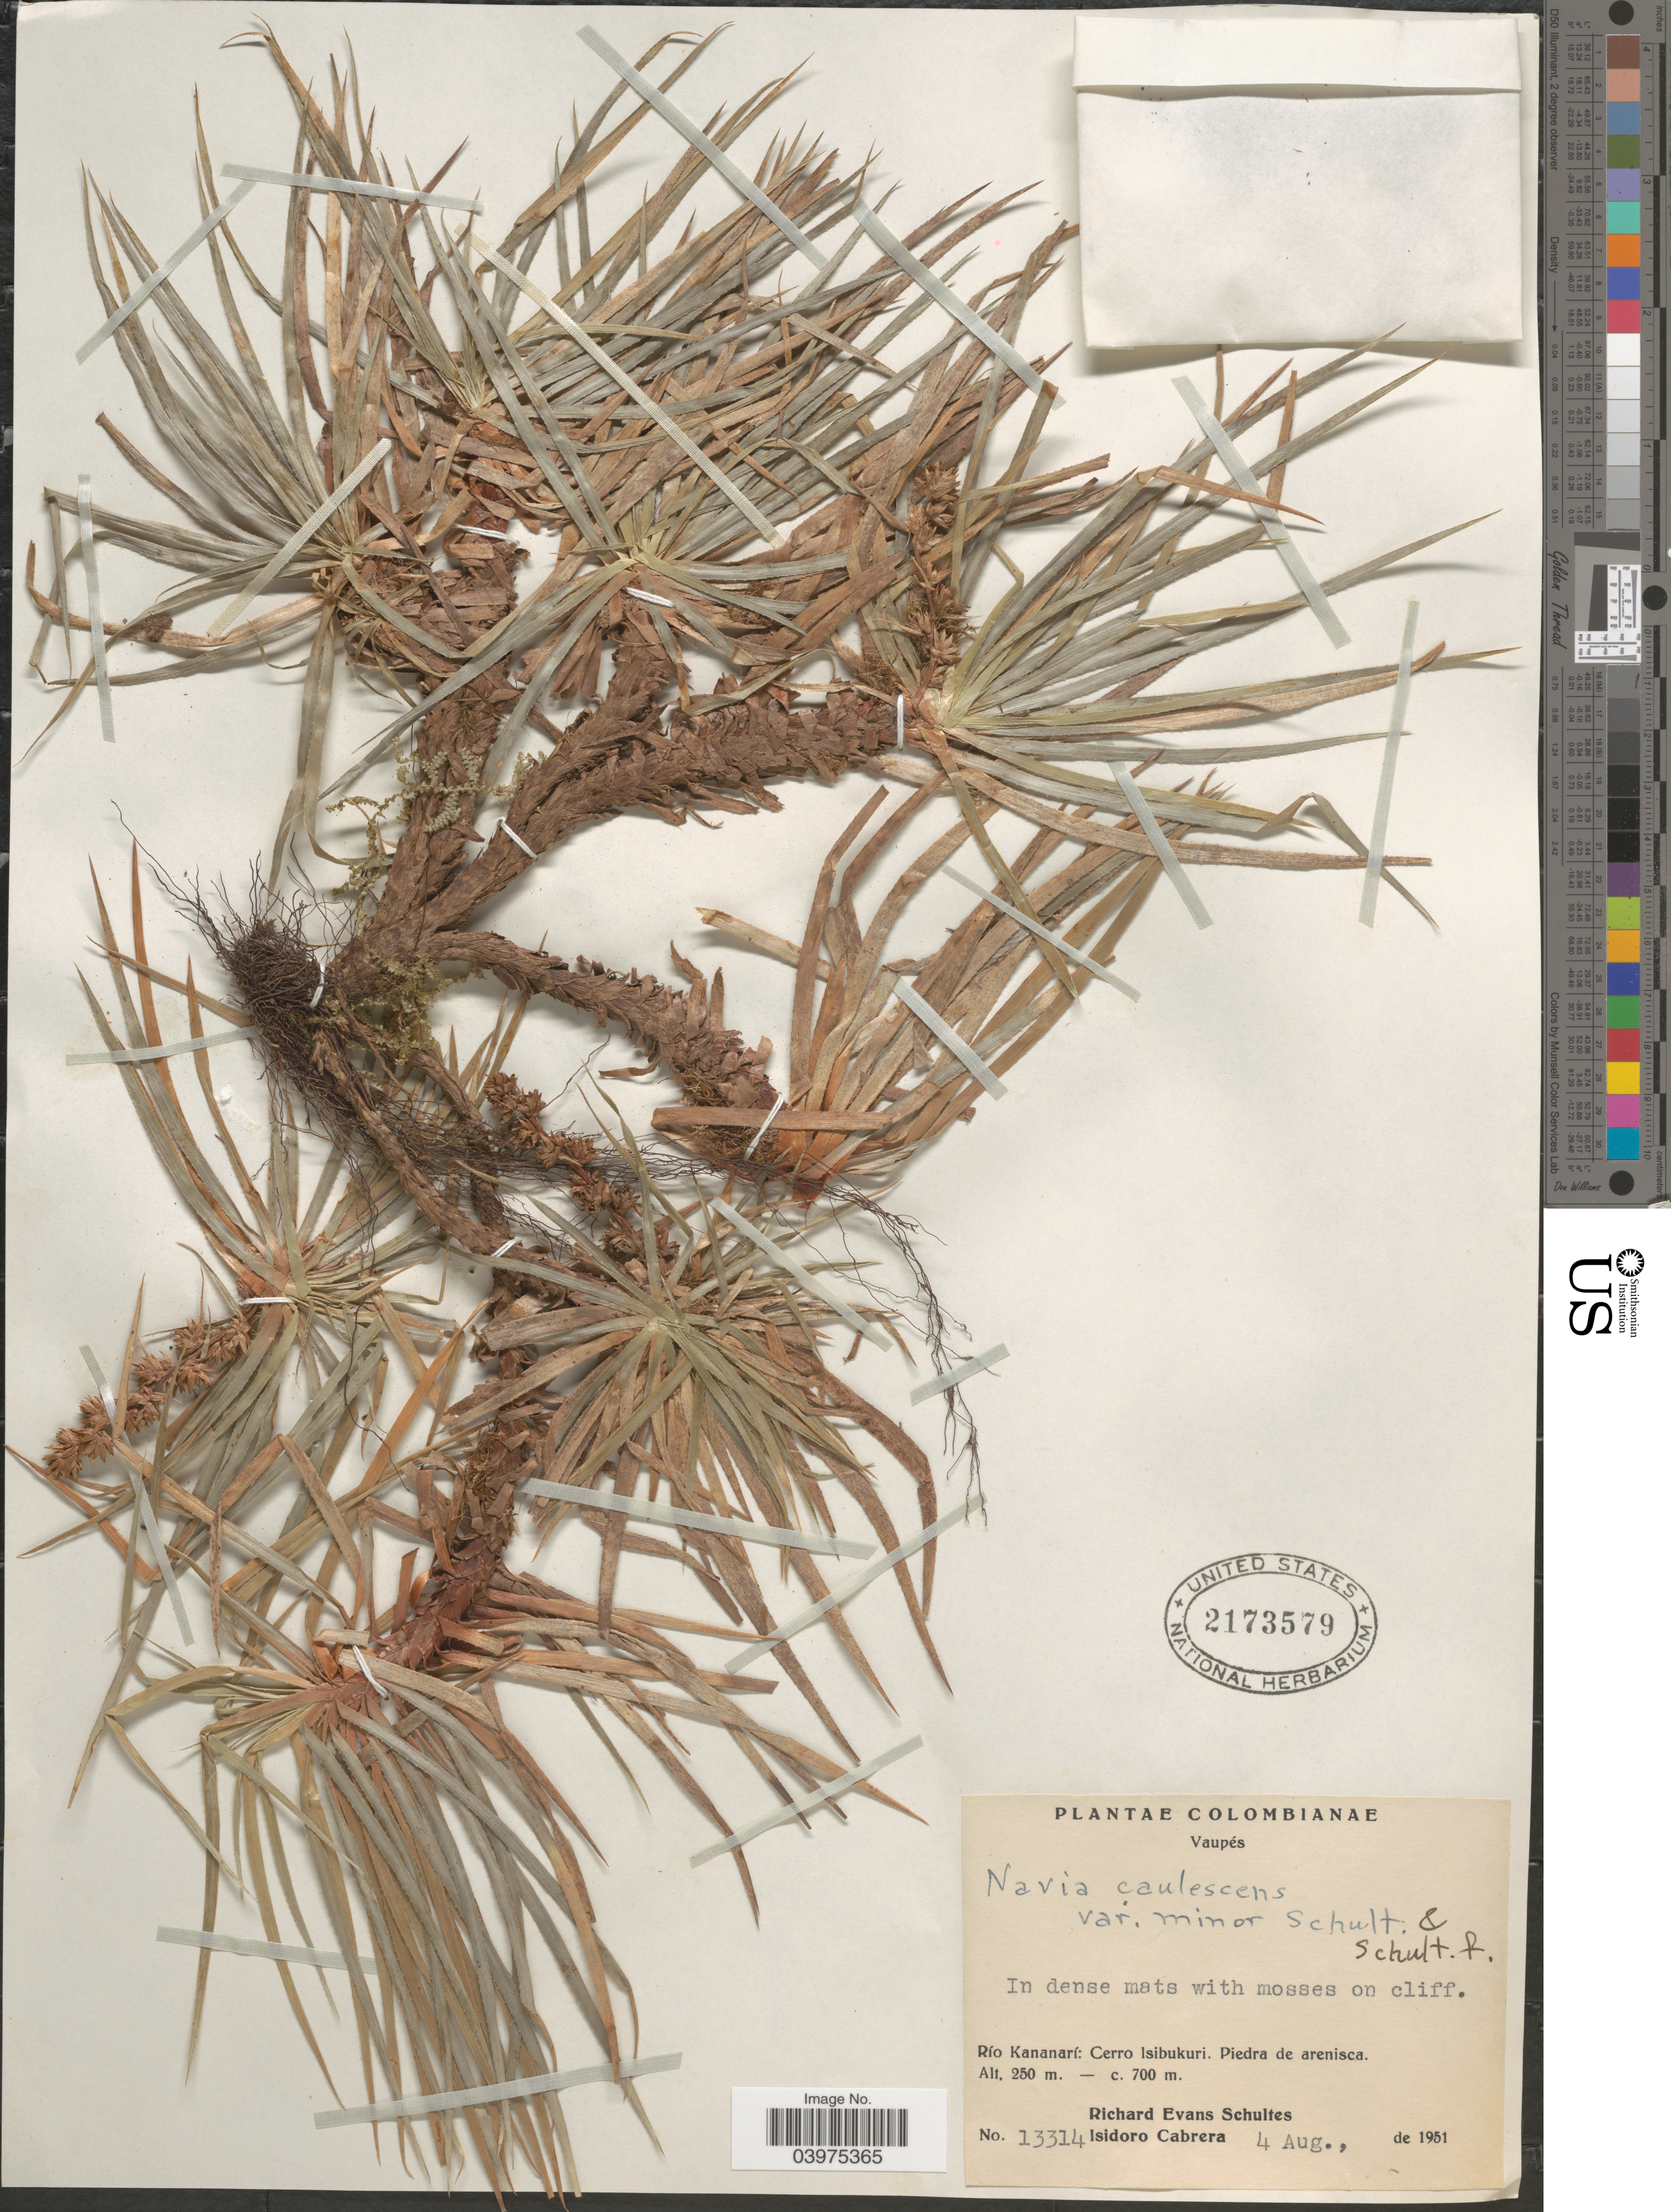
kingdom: Plantae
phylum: Tracheophyta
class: Liliopsida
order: Poales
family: Bromeliaceae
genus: Navia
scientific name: Navia caulescens var. minor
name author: Schult. f.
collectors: R. E. Schultes & I. Cabrera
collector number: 13314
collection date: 1951-08-04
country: Colombia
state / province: Vaupés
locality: Río Kananarí: Cerro Isibukuri. Piedra de arenisca.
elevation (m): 250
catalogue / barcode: US 2173579